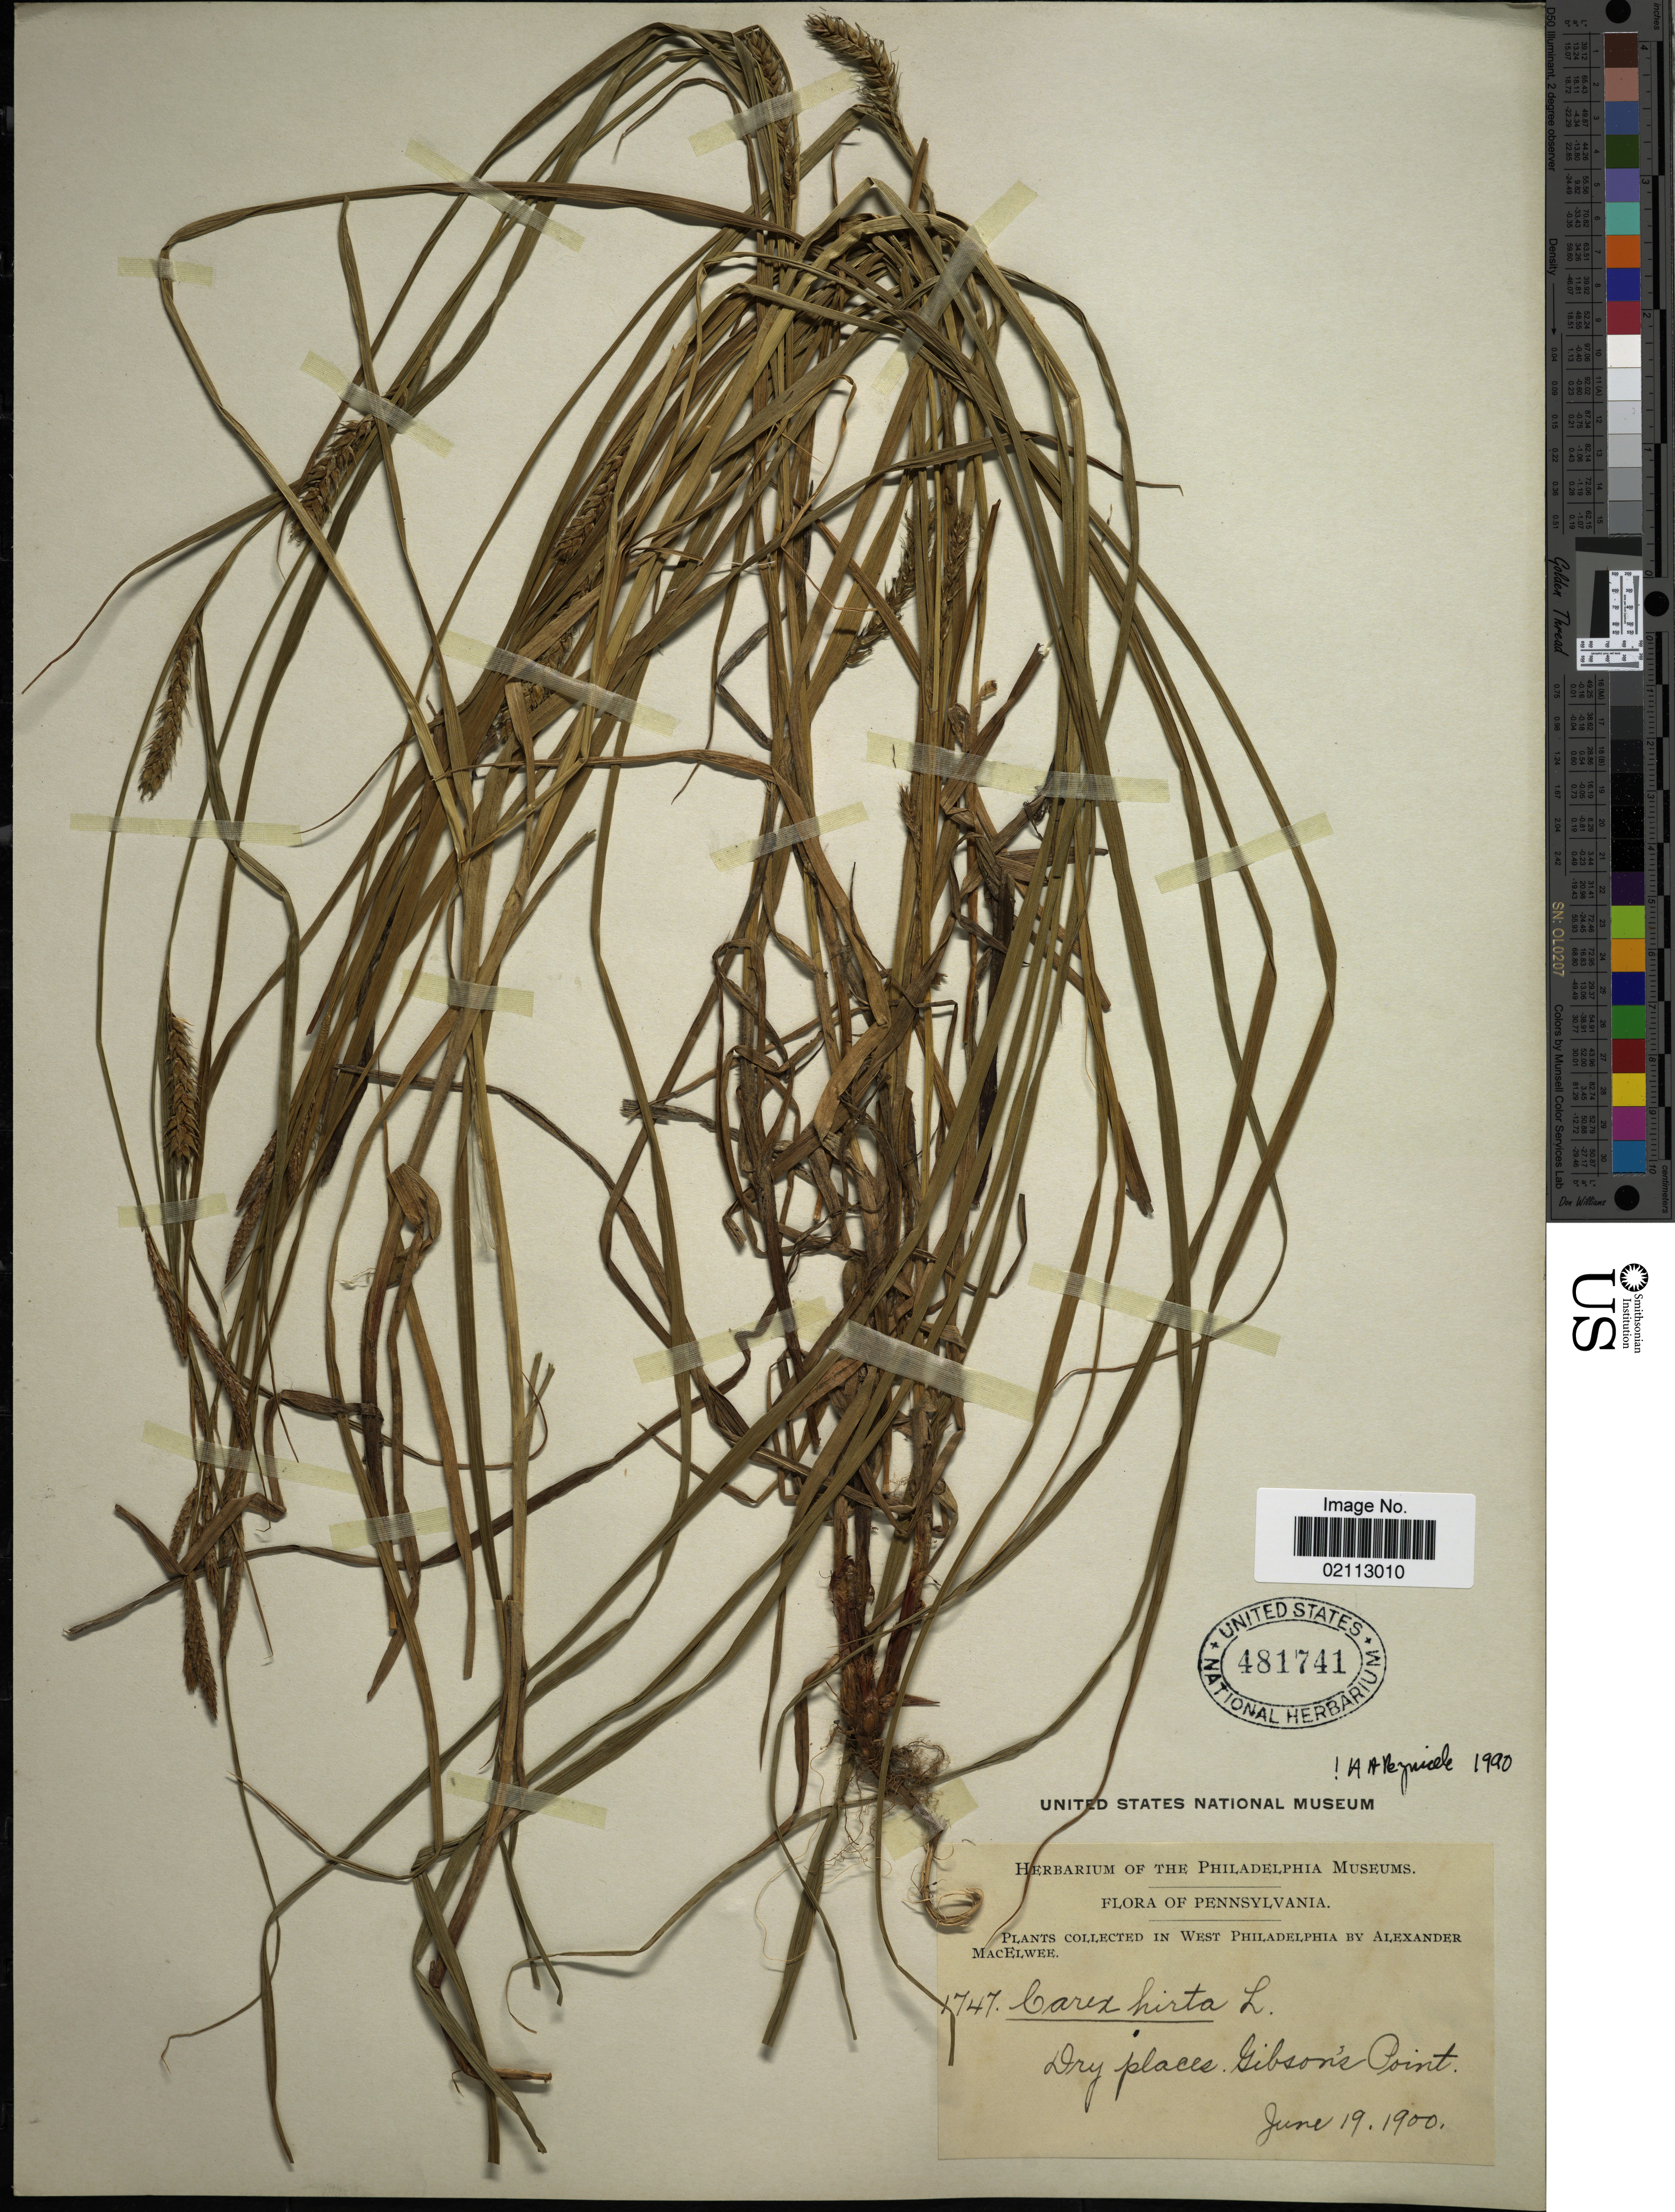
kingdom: Plantae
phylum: Tracheophyta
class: Liliopsida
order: Poales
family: Cyperaceae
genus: Carex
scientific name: Carex hirta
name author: L.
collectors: A. MacElwee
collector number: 1747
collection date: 1900-06-19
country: United States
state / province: Pennsylvania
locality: West Philadelphia. Dry places. Gibson's Point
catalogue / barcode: US 481741